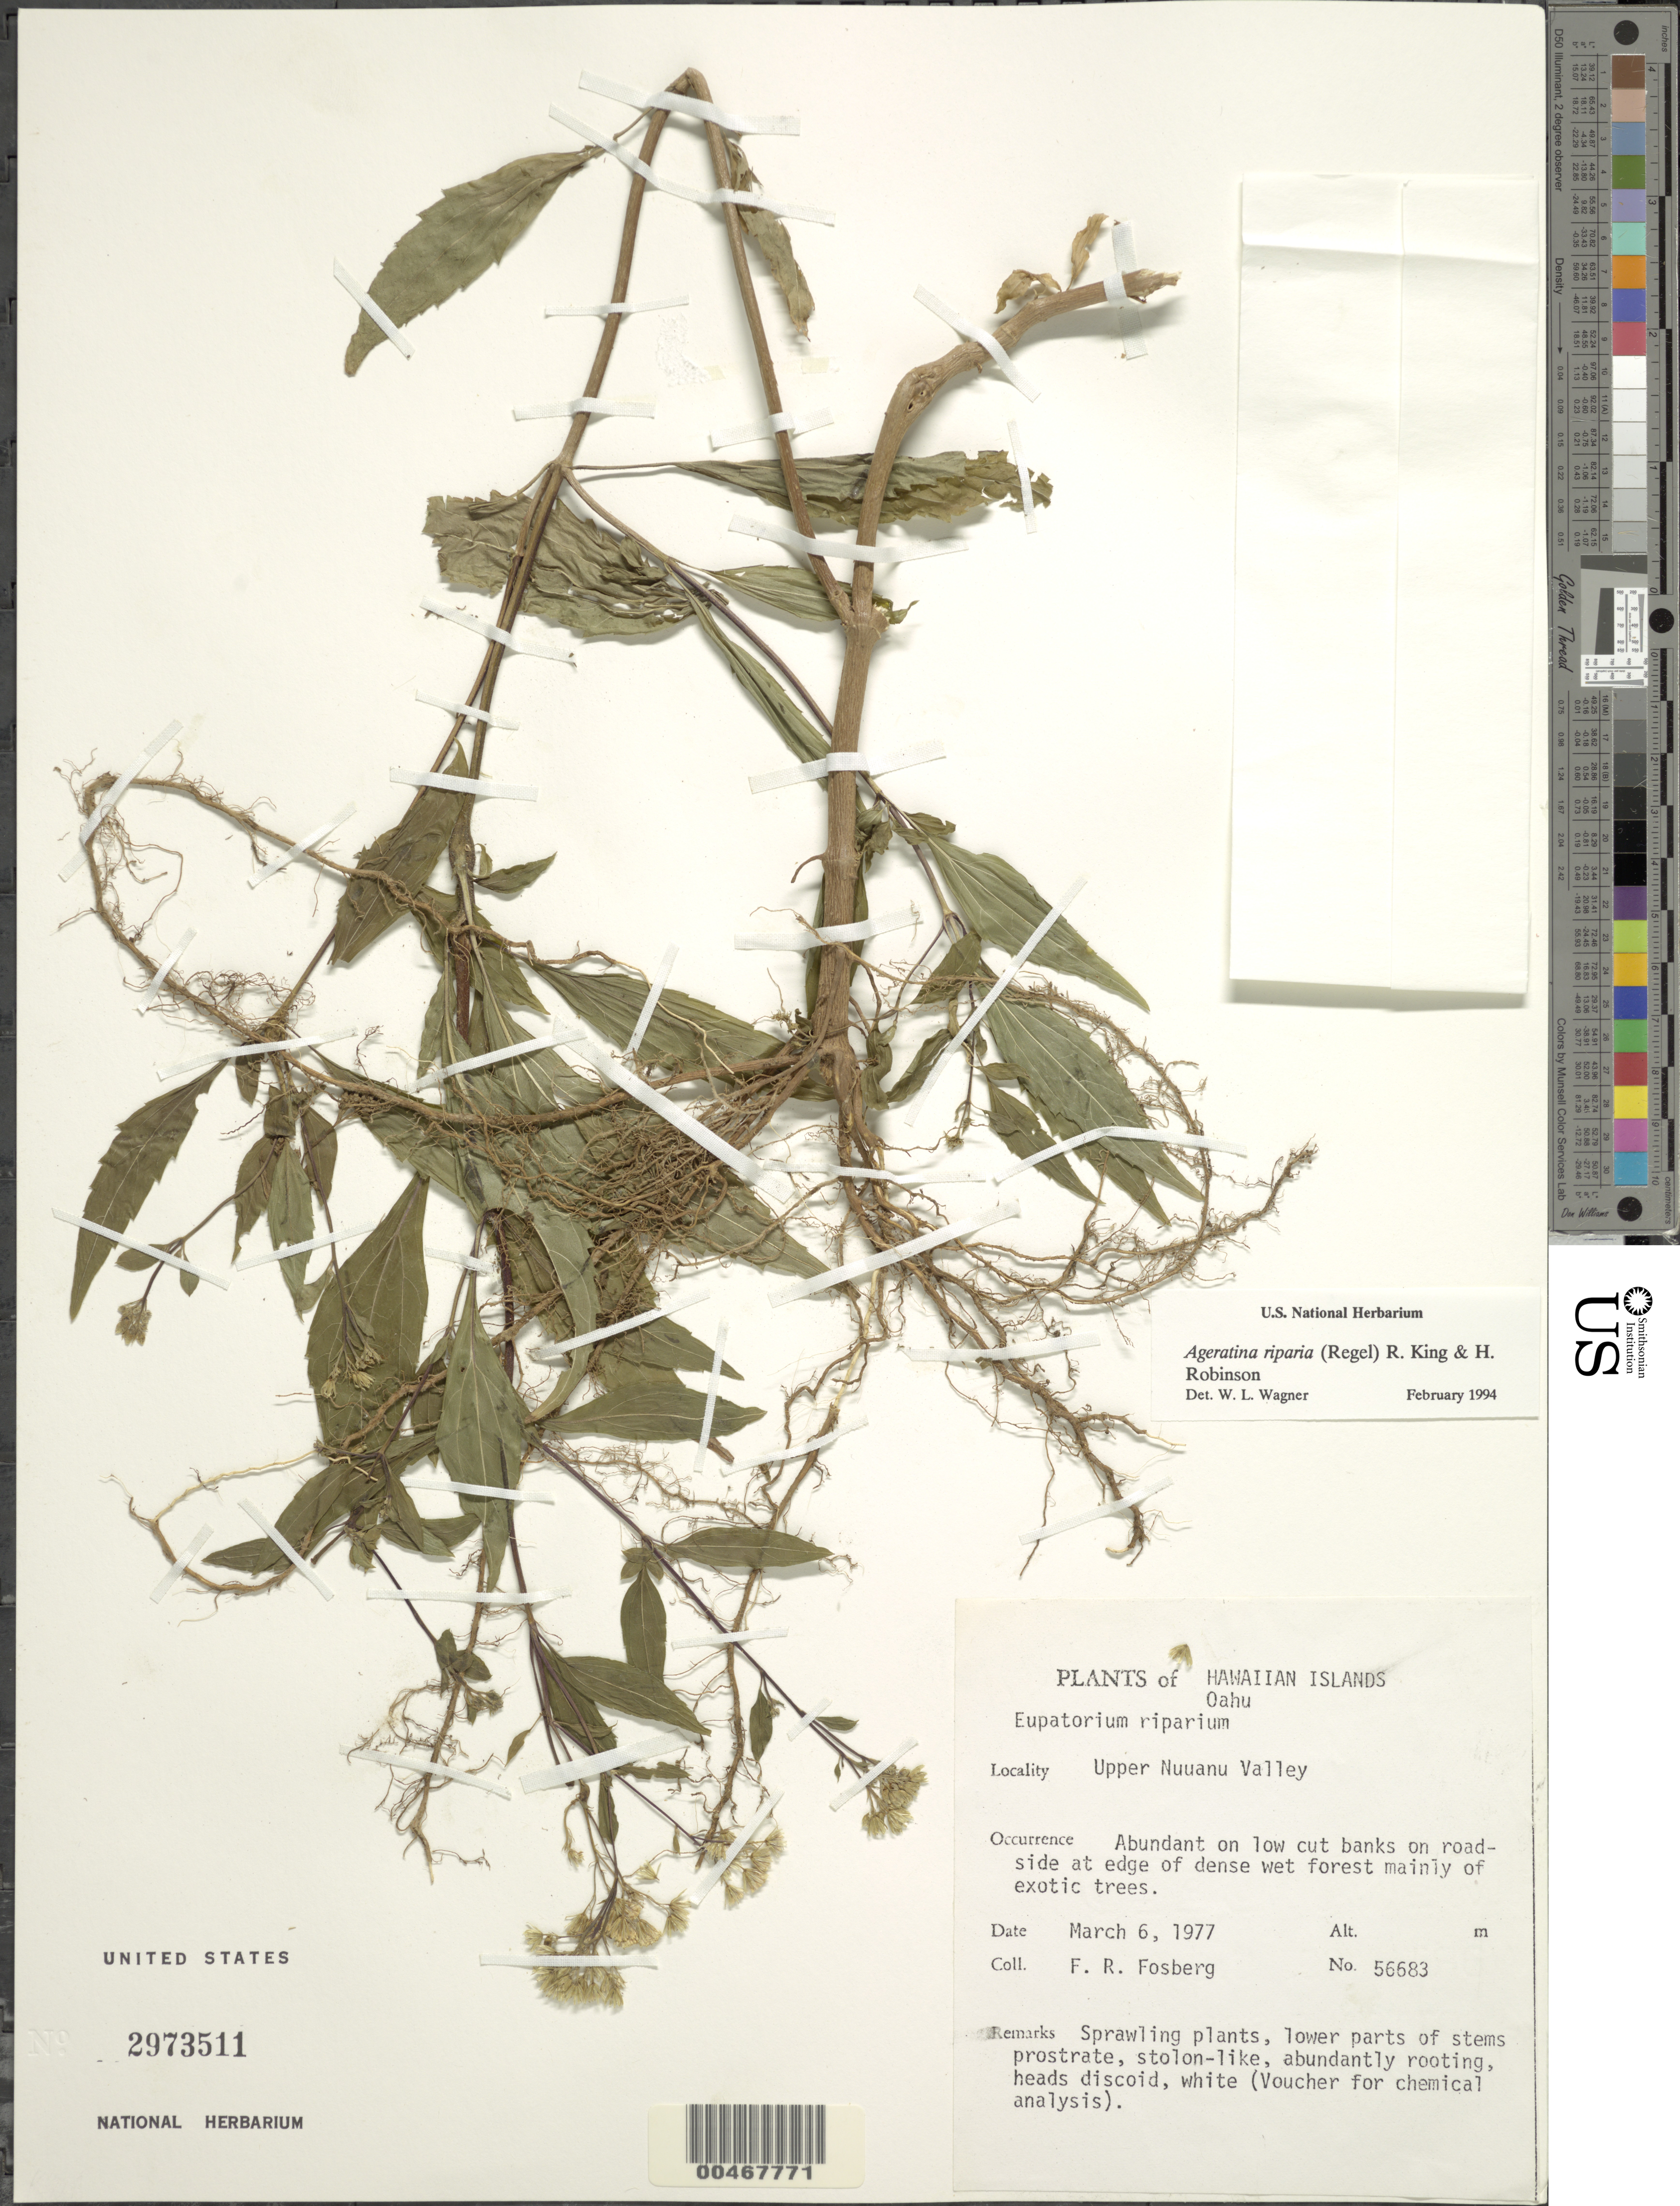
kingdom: Plantae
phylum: Tracheophyta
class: Magnoliopsida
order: Asterales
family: Asteraceae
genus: Ageratina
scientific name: Ageratina riparia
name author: (Regel) R.M. King & H. Rob.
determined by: Wagner, W. L., (BOT), Smithsonian Institution - National Museum of Natural History (UNITED STATES)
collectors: F. R. Fosberg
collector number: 56683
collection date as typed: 6 Mar 1977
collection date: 1977-03-06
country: United States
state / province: Hawaii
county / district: Honolulu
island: Oahu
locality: Upper Nuuanu Valley, Abundant on low cut banks on road side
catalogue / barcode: US 2973511